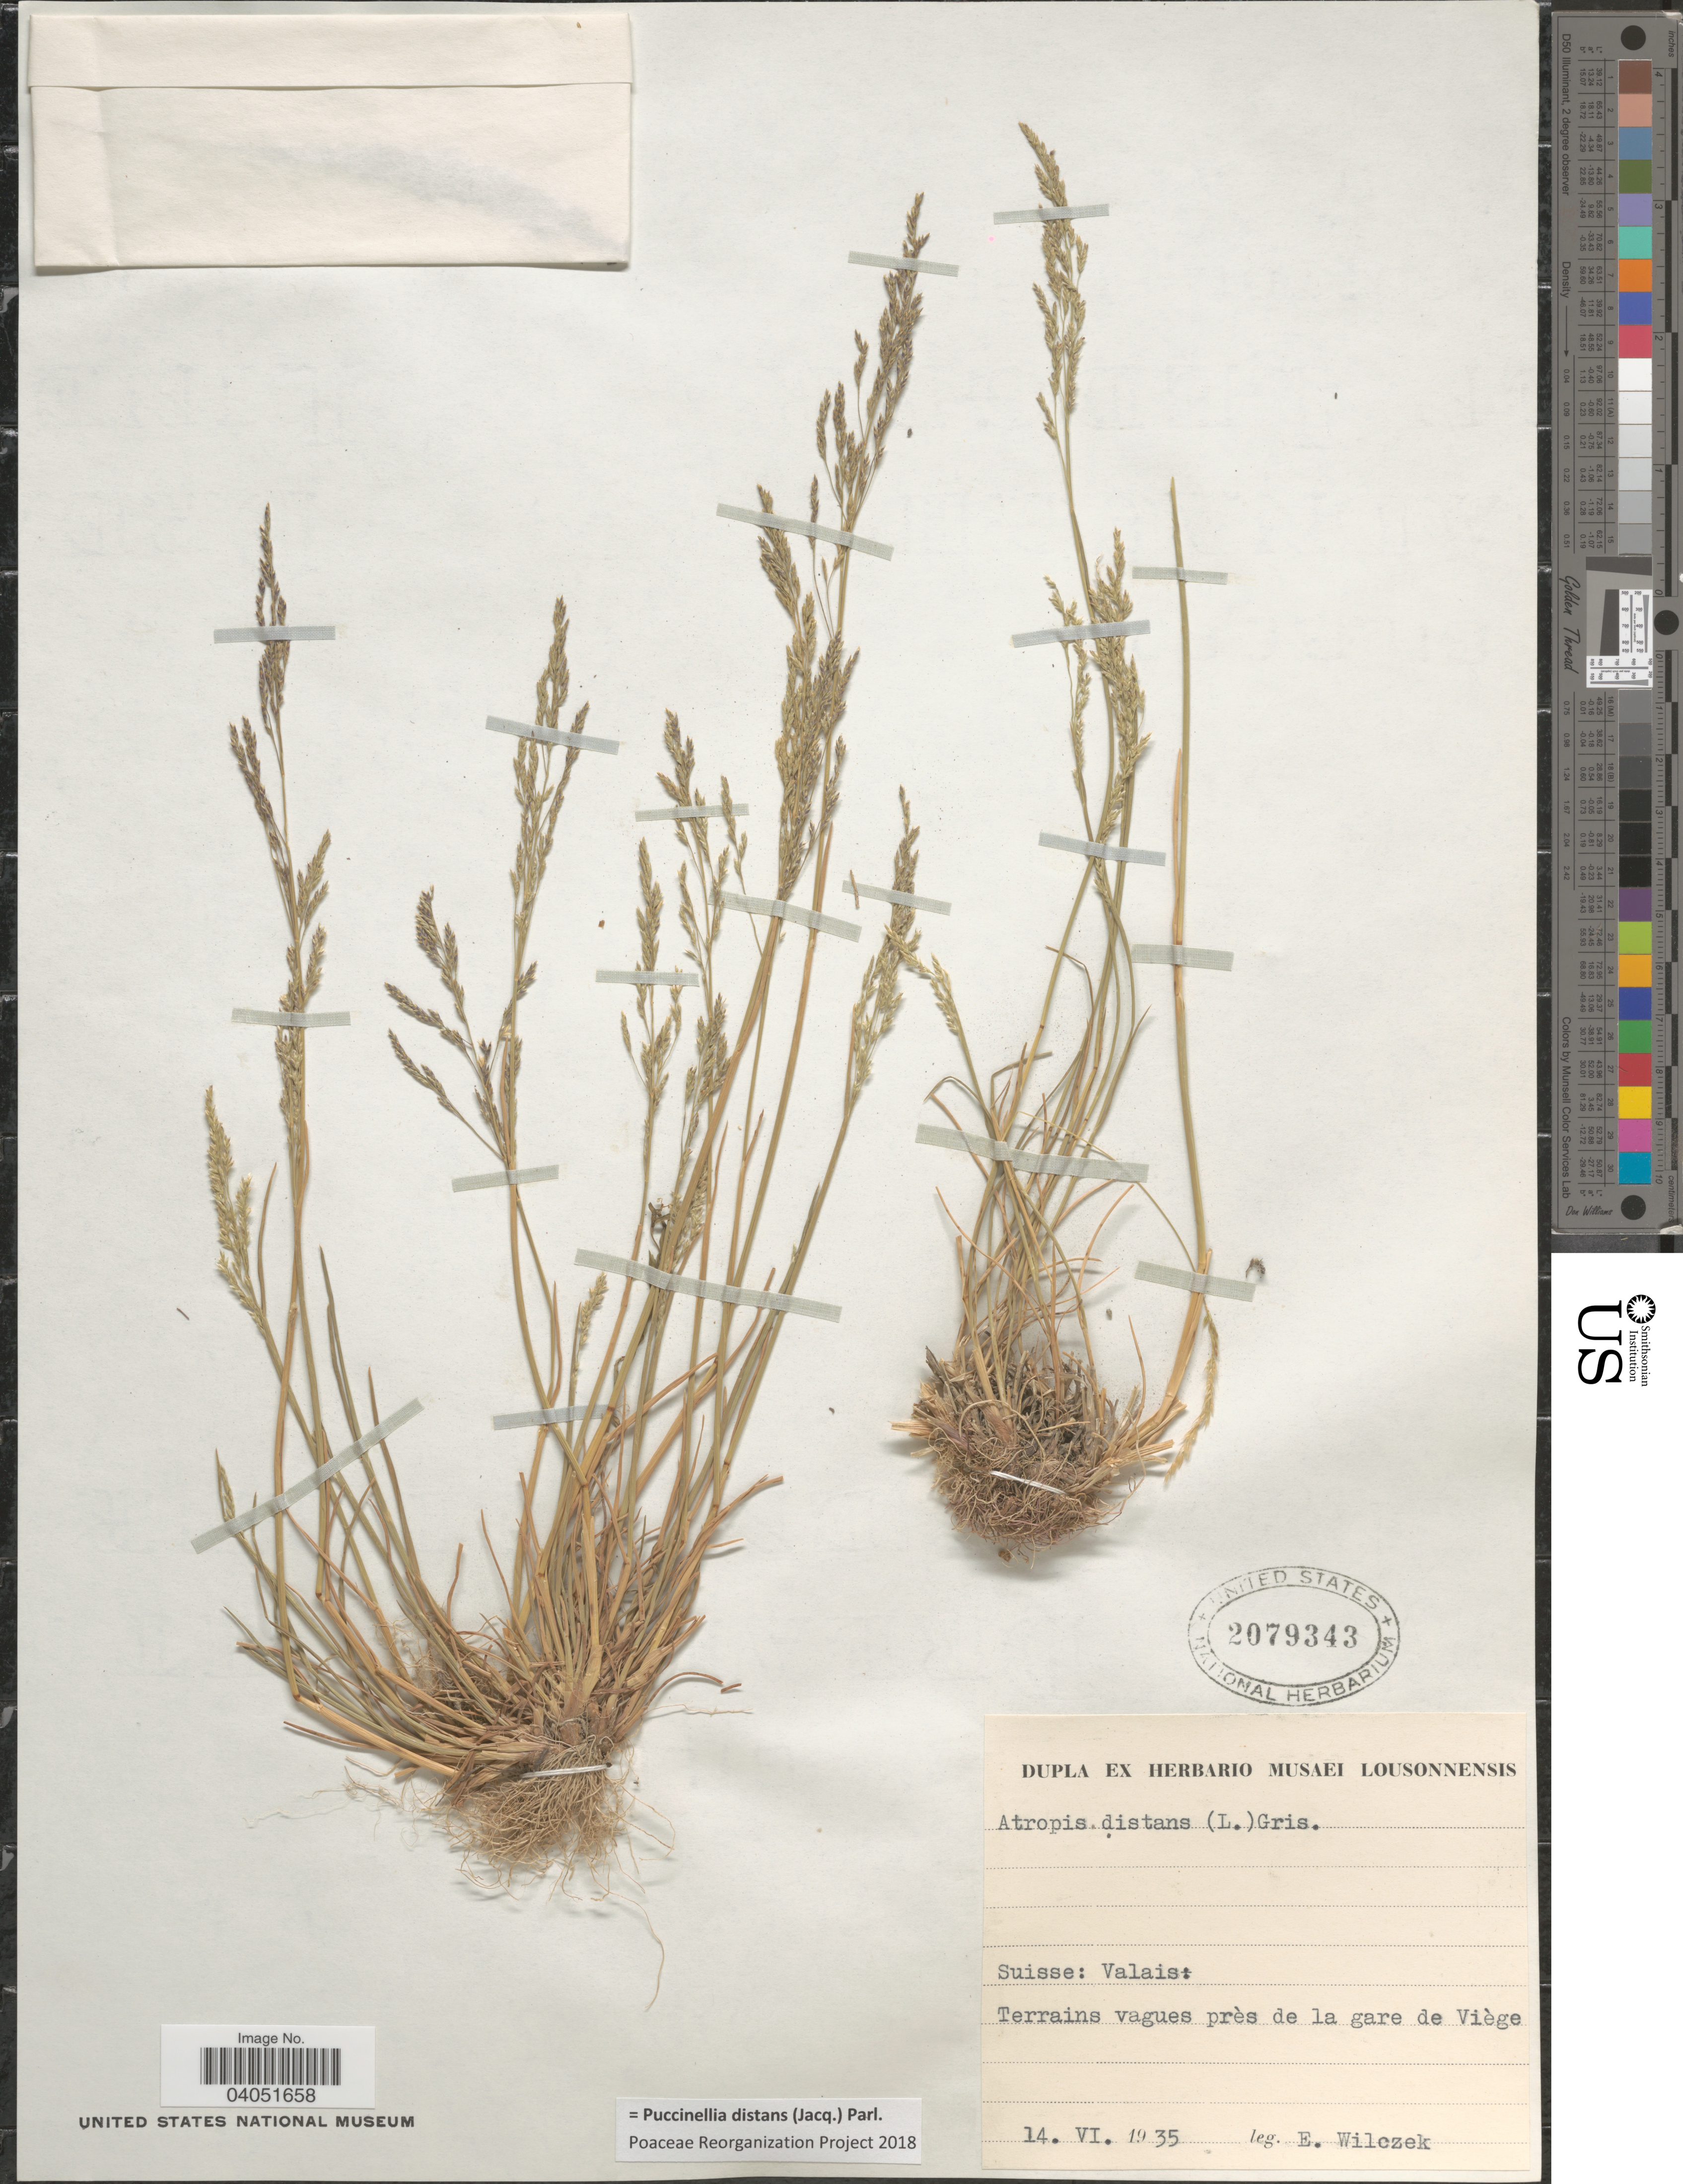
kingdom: Plantae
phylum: Tracheophyta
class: Liliopsida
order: Poales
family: Poaceae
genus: Puccinellia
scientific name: Puccinellia distans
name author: (Jacq.) Parl.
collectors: E. Wilczek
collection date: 1935-06-14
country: Switzerland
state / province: Valais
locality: Suisse: Valais: Terrains vagues près de la gare de Viège.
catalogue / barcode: US 2079343